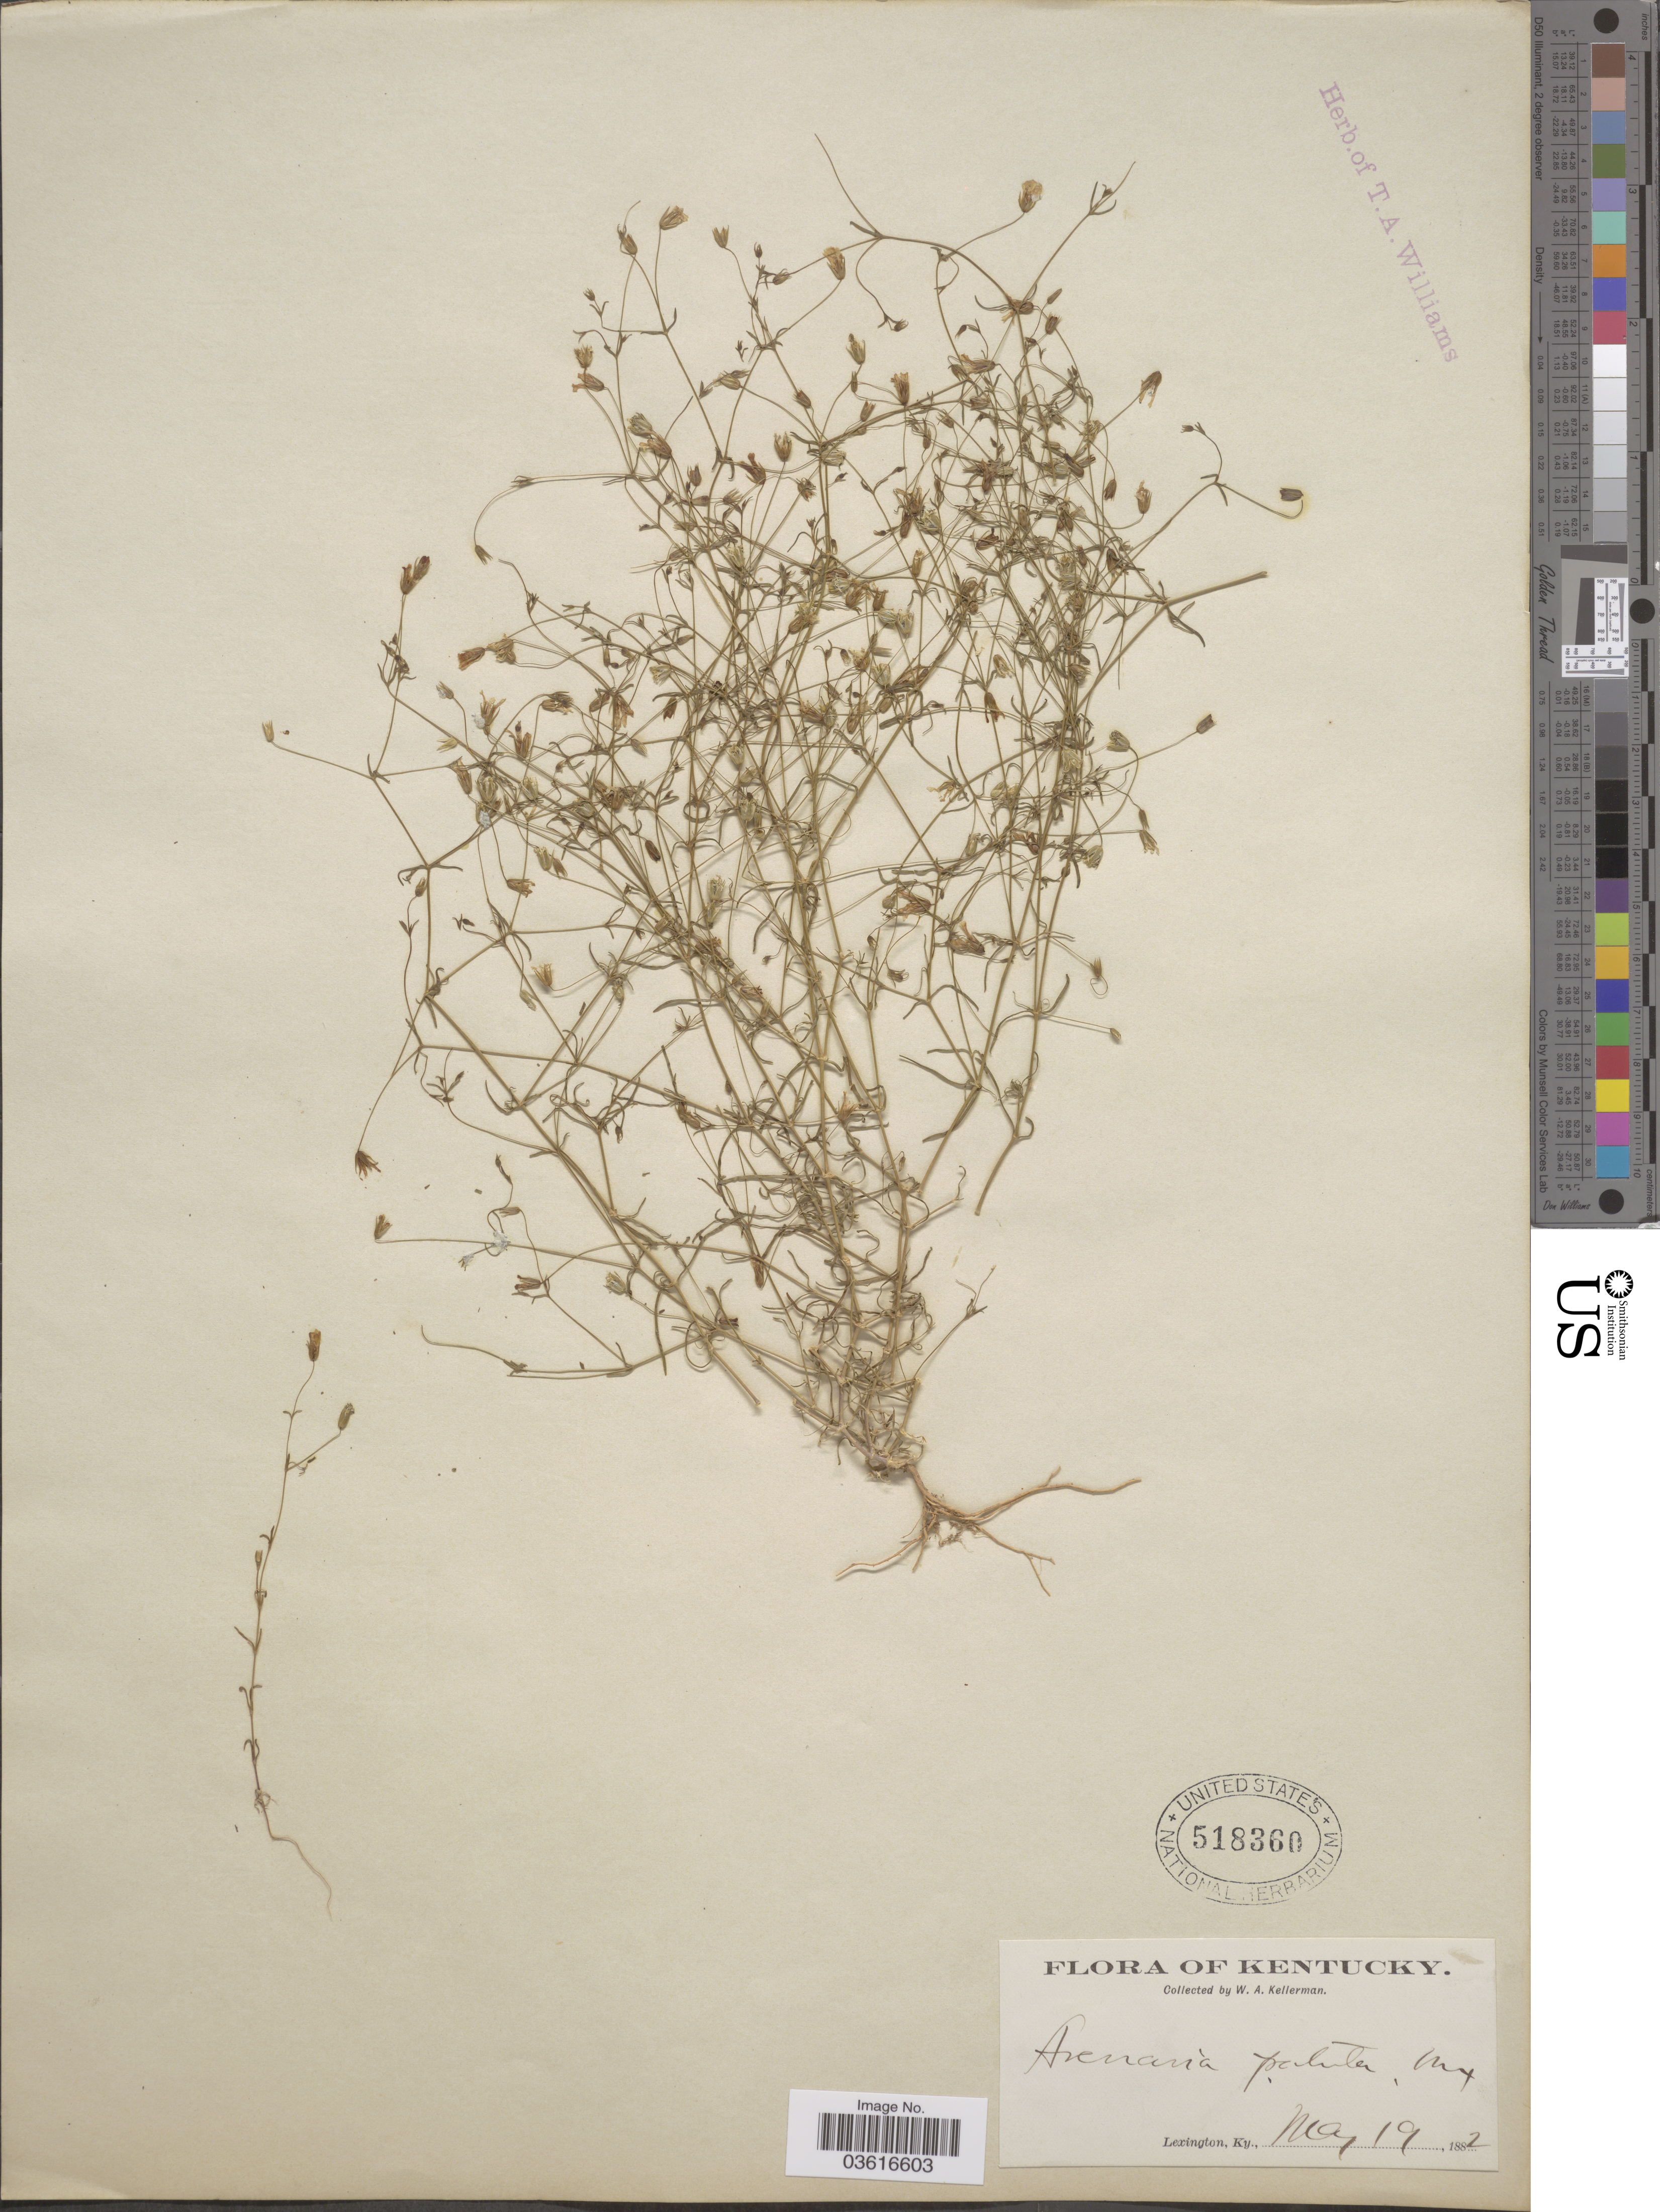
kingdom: Plantae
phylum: Tracheophyta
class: Magnoliopsida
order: Caryophyllales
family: Caryophyllaceae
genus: Minuartia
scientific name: Minuartia patula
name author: (Michx.) Mattf.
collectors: W. Kellerman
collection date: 1882-05-19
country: United States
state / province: Kentucky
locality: Lexington.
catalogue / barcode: US 518360